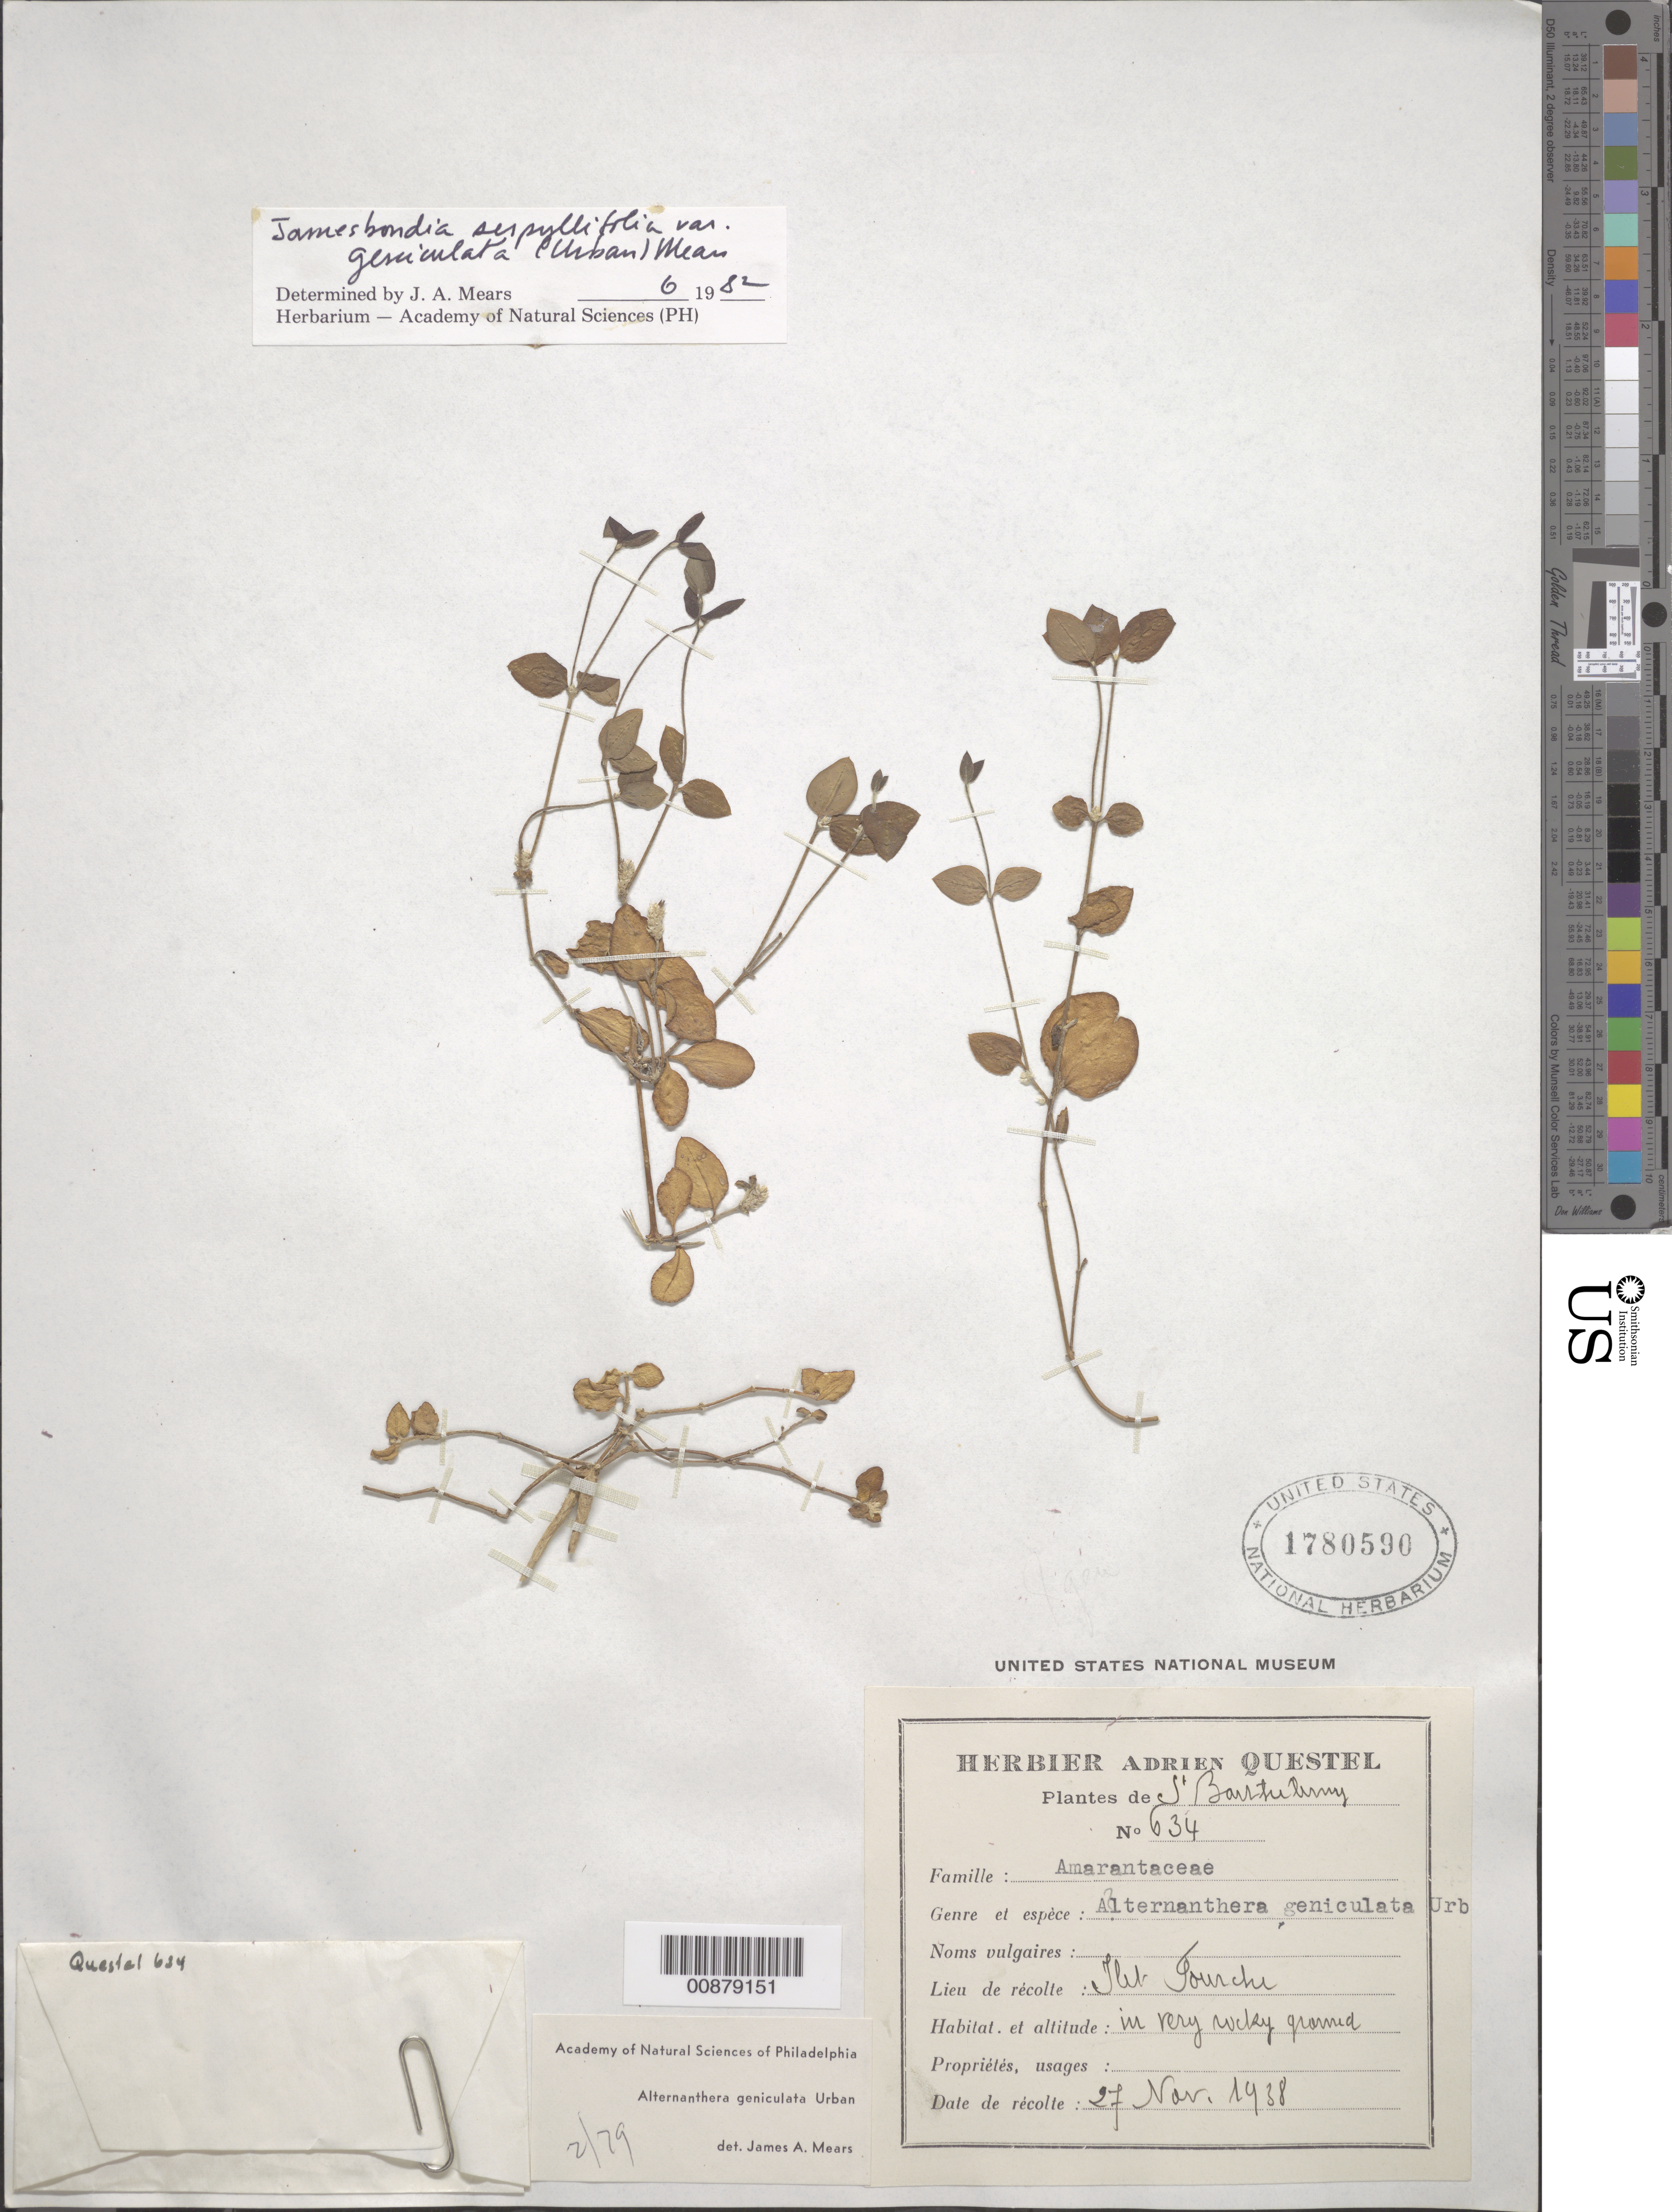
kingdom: Plantae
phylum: Tracheophyta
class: Magnoliopsida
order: Caryophyllales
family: Amaranthaceae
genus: Alternanthera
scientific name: Alternanthera geniculata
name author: Urb.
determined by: Mears, J. A., (PH), Academy of Natural Sciences of Philadelphia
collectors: A. Questel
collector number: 634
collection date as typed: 27 Nov 1938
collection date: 1938-11-27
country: Saint Barthélemy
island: St. Barthélemy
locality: Ilet Jourchi (sp?)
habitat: In very rocky ground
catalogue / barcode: US 1780590